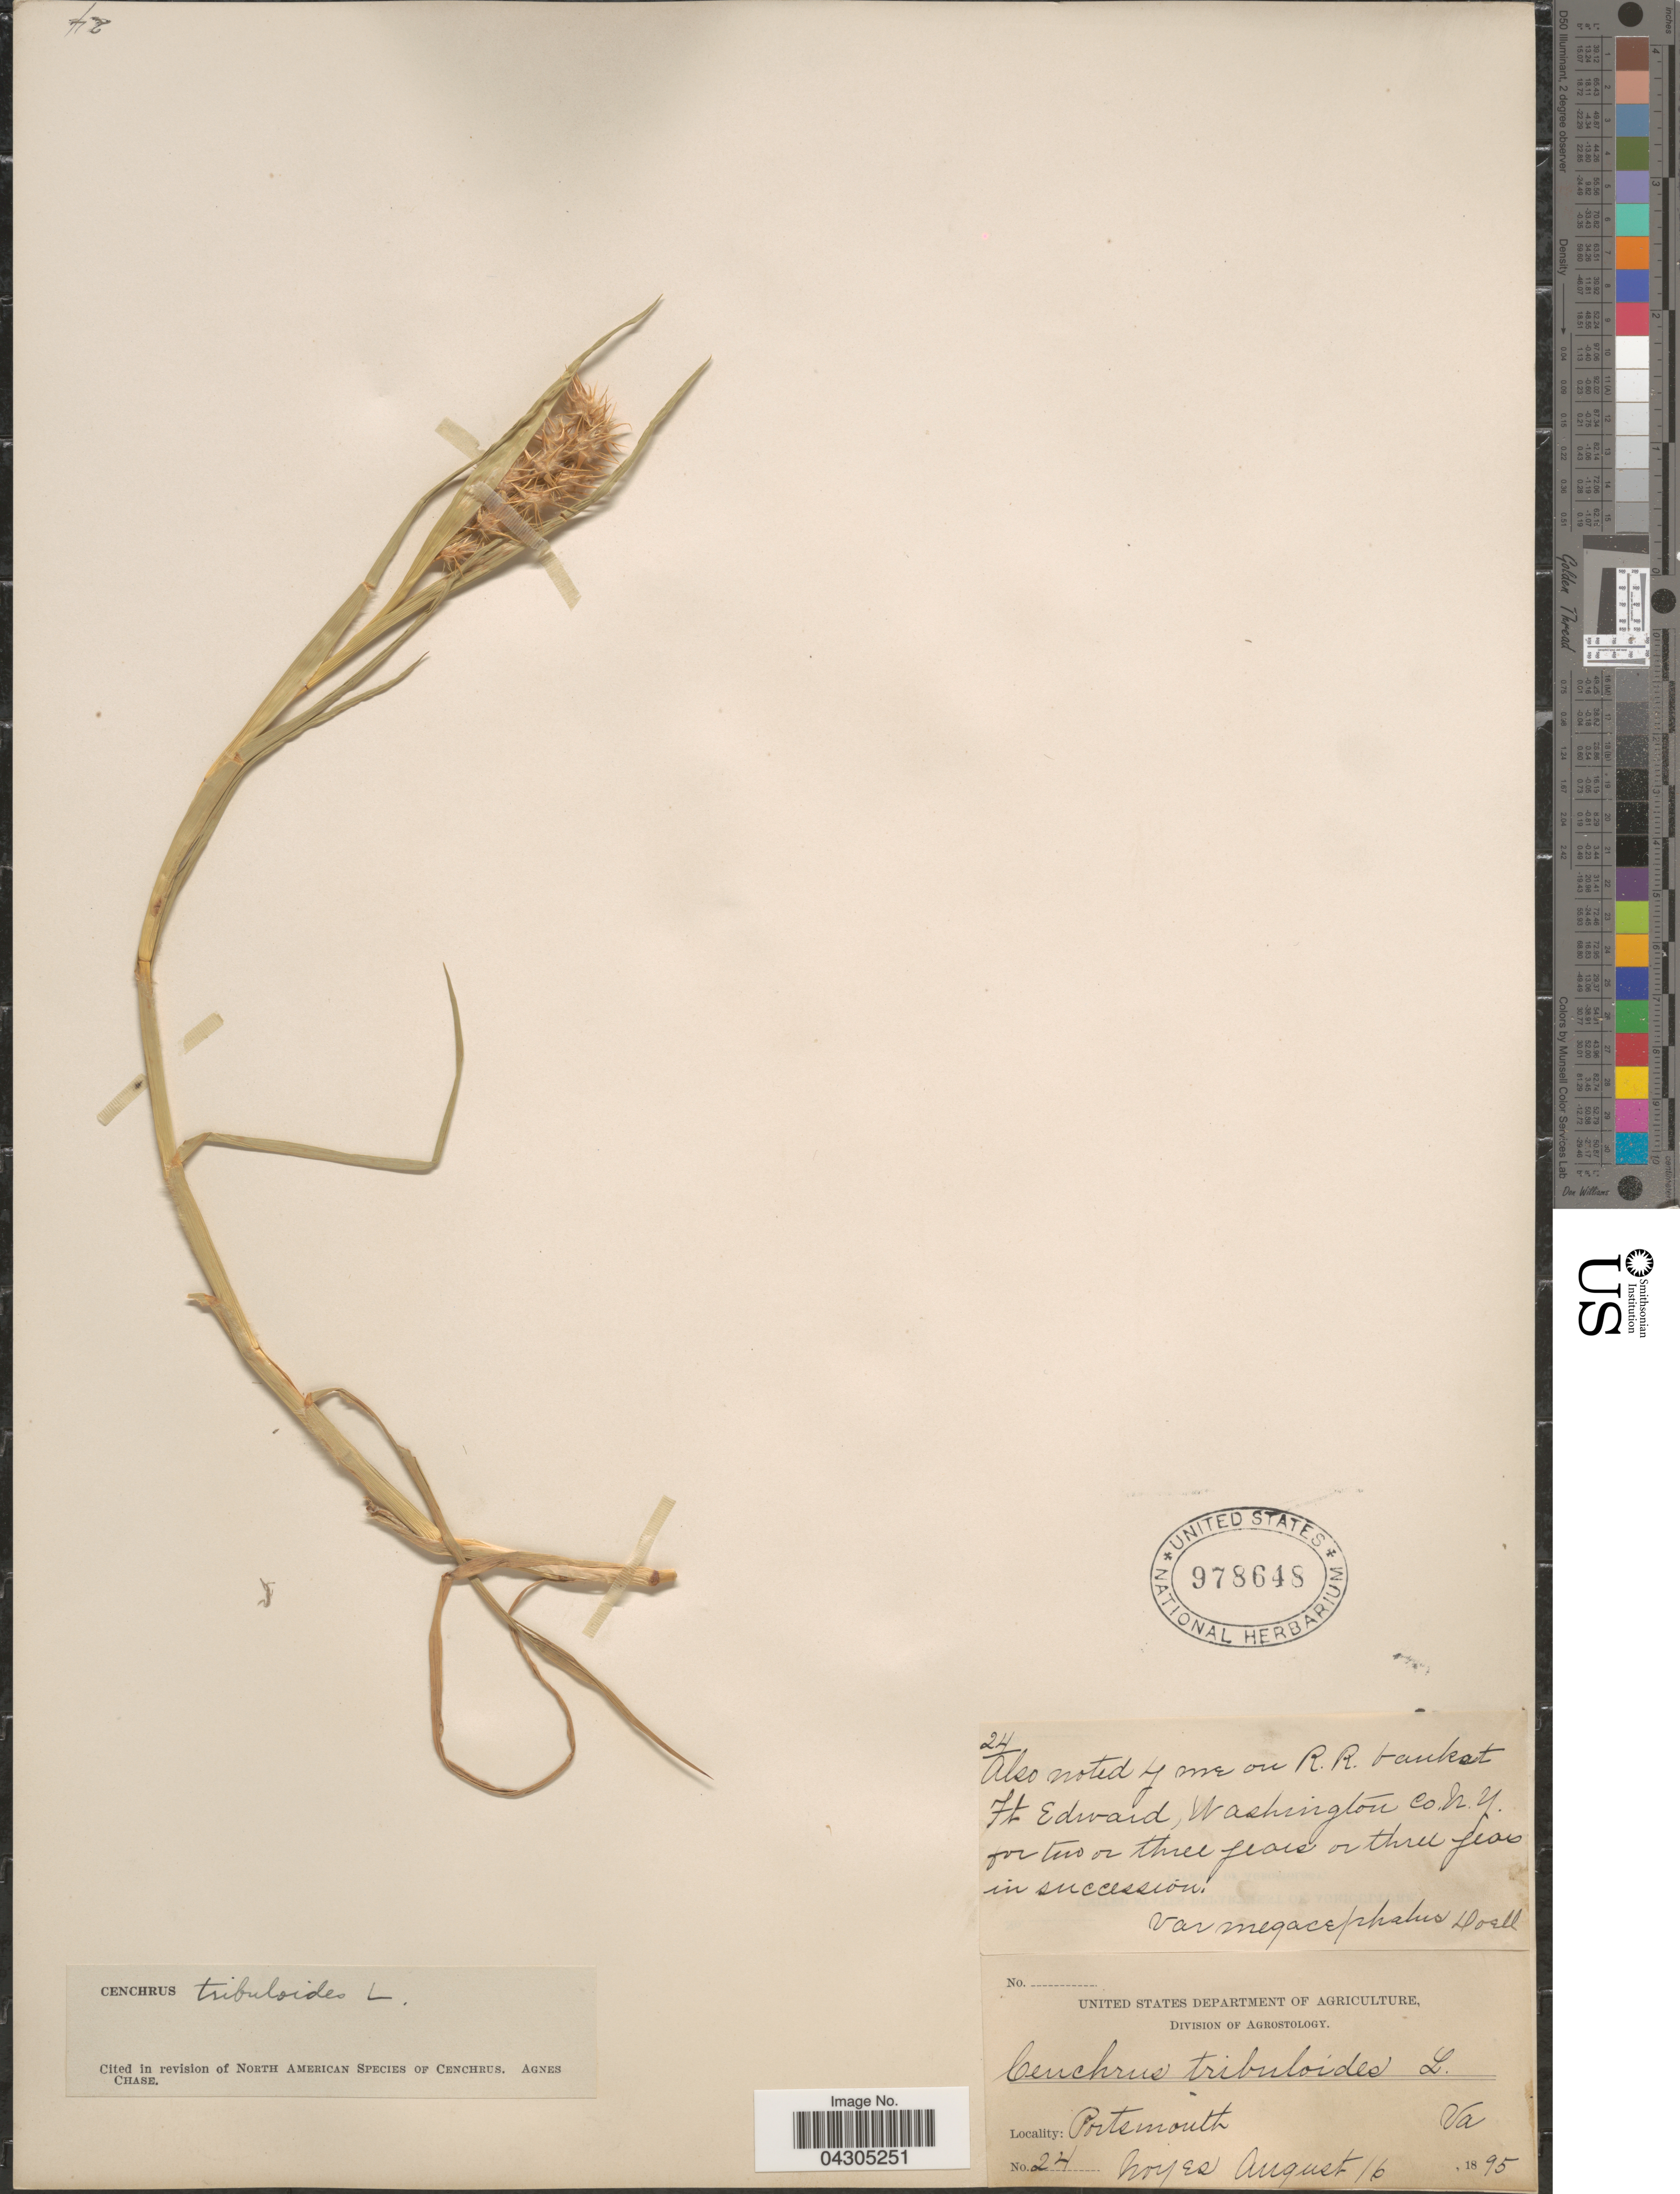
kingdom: Plantae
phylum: Tracheophyta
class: Liliopsida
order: Poales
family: Poaceae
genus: Cenchrus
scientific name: Cenchrus tribuloides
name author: L.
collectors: Noyes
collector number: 24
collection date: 1895-08-16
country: United States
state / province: Virginia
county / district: Rappahannock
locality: Portsmouth, VA. 4 me on R.R. tankst Ft. Edward, Washington Co., N.Y.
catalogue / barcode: US 978648